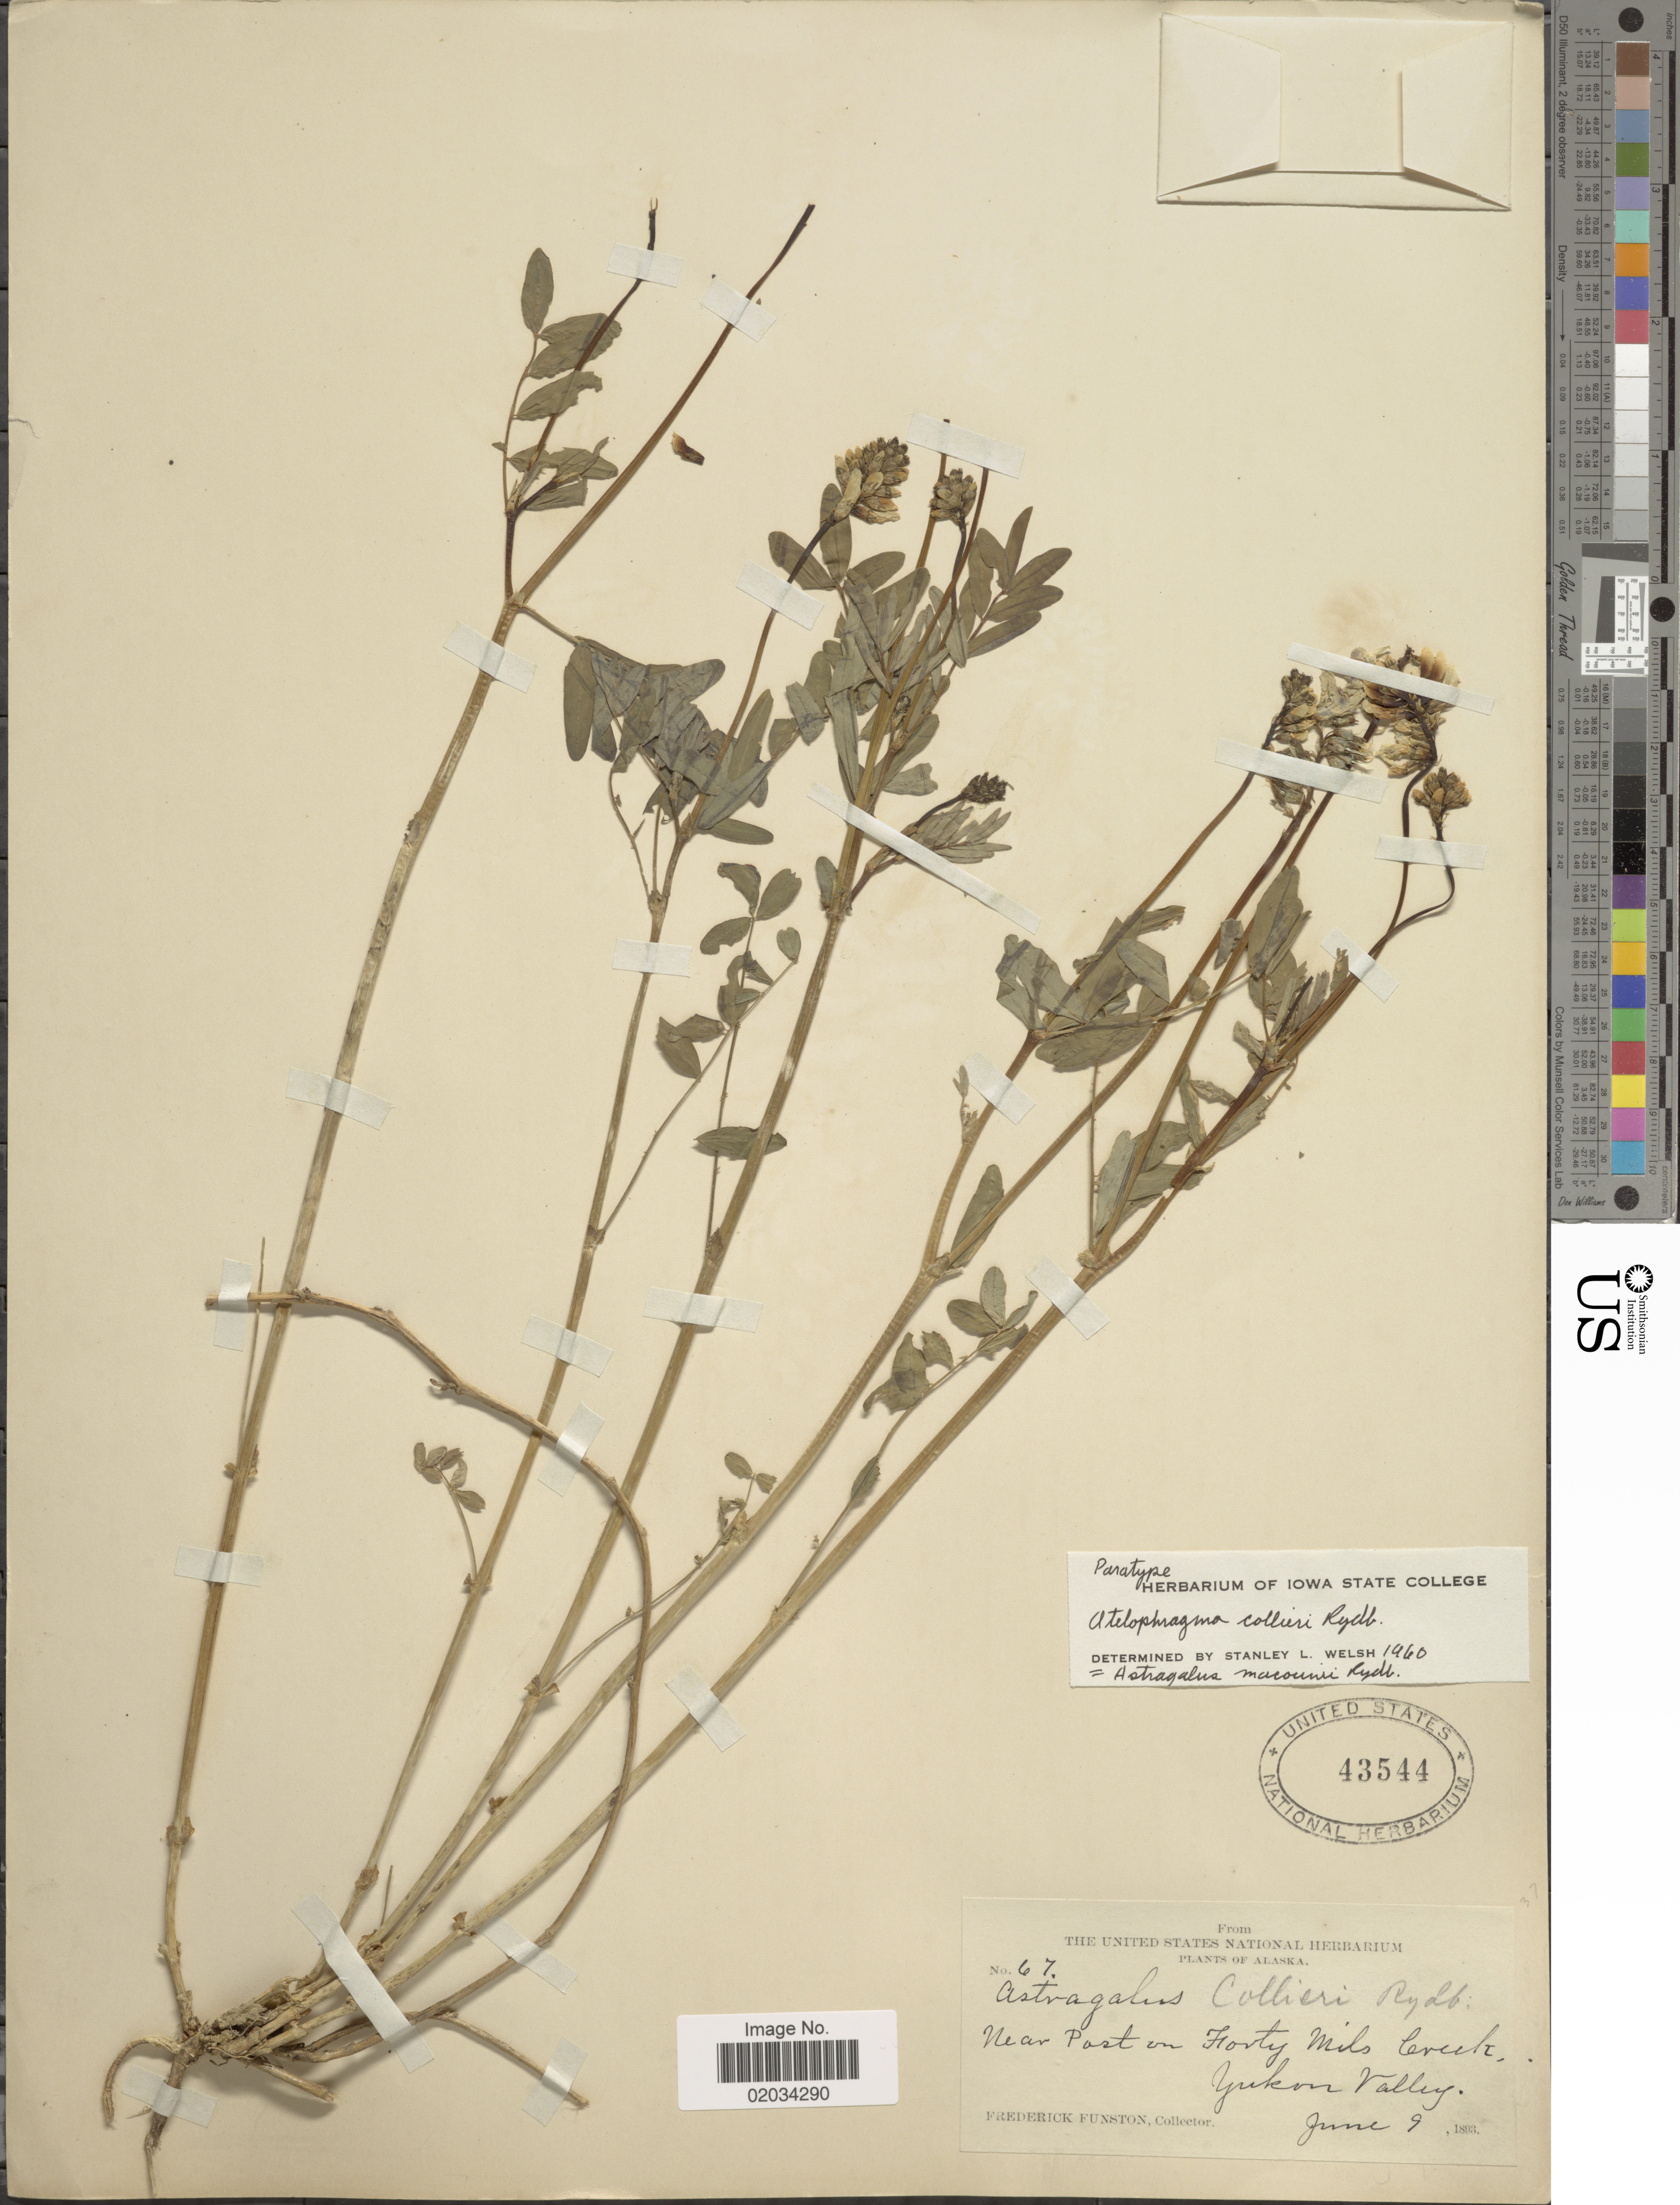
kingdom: Plantae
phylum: Tracheophyta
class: Magnoliopsida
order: Fabales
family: Fabaceae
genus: Astragalus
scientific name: Astragalus robbinsii var. minor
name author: (Hook.) Barneby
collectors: F. Funston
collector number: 67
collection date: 1893-06-09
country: United States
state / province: Alaska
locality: Near Post on Forty Mile Creek, Yukon Valley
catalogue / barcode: US 43544